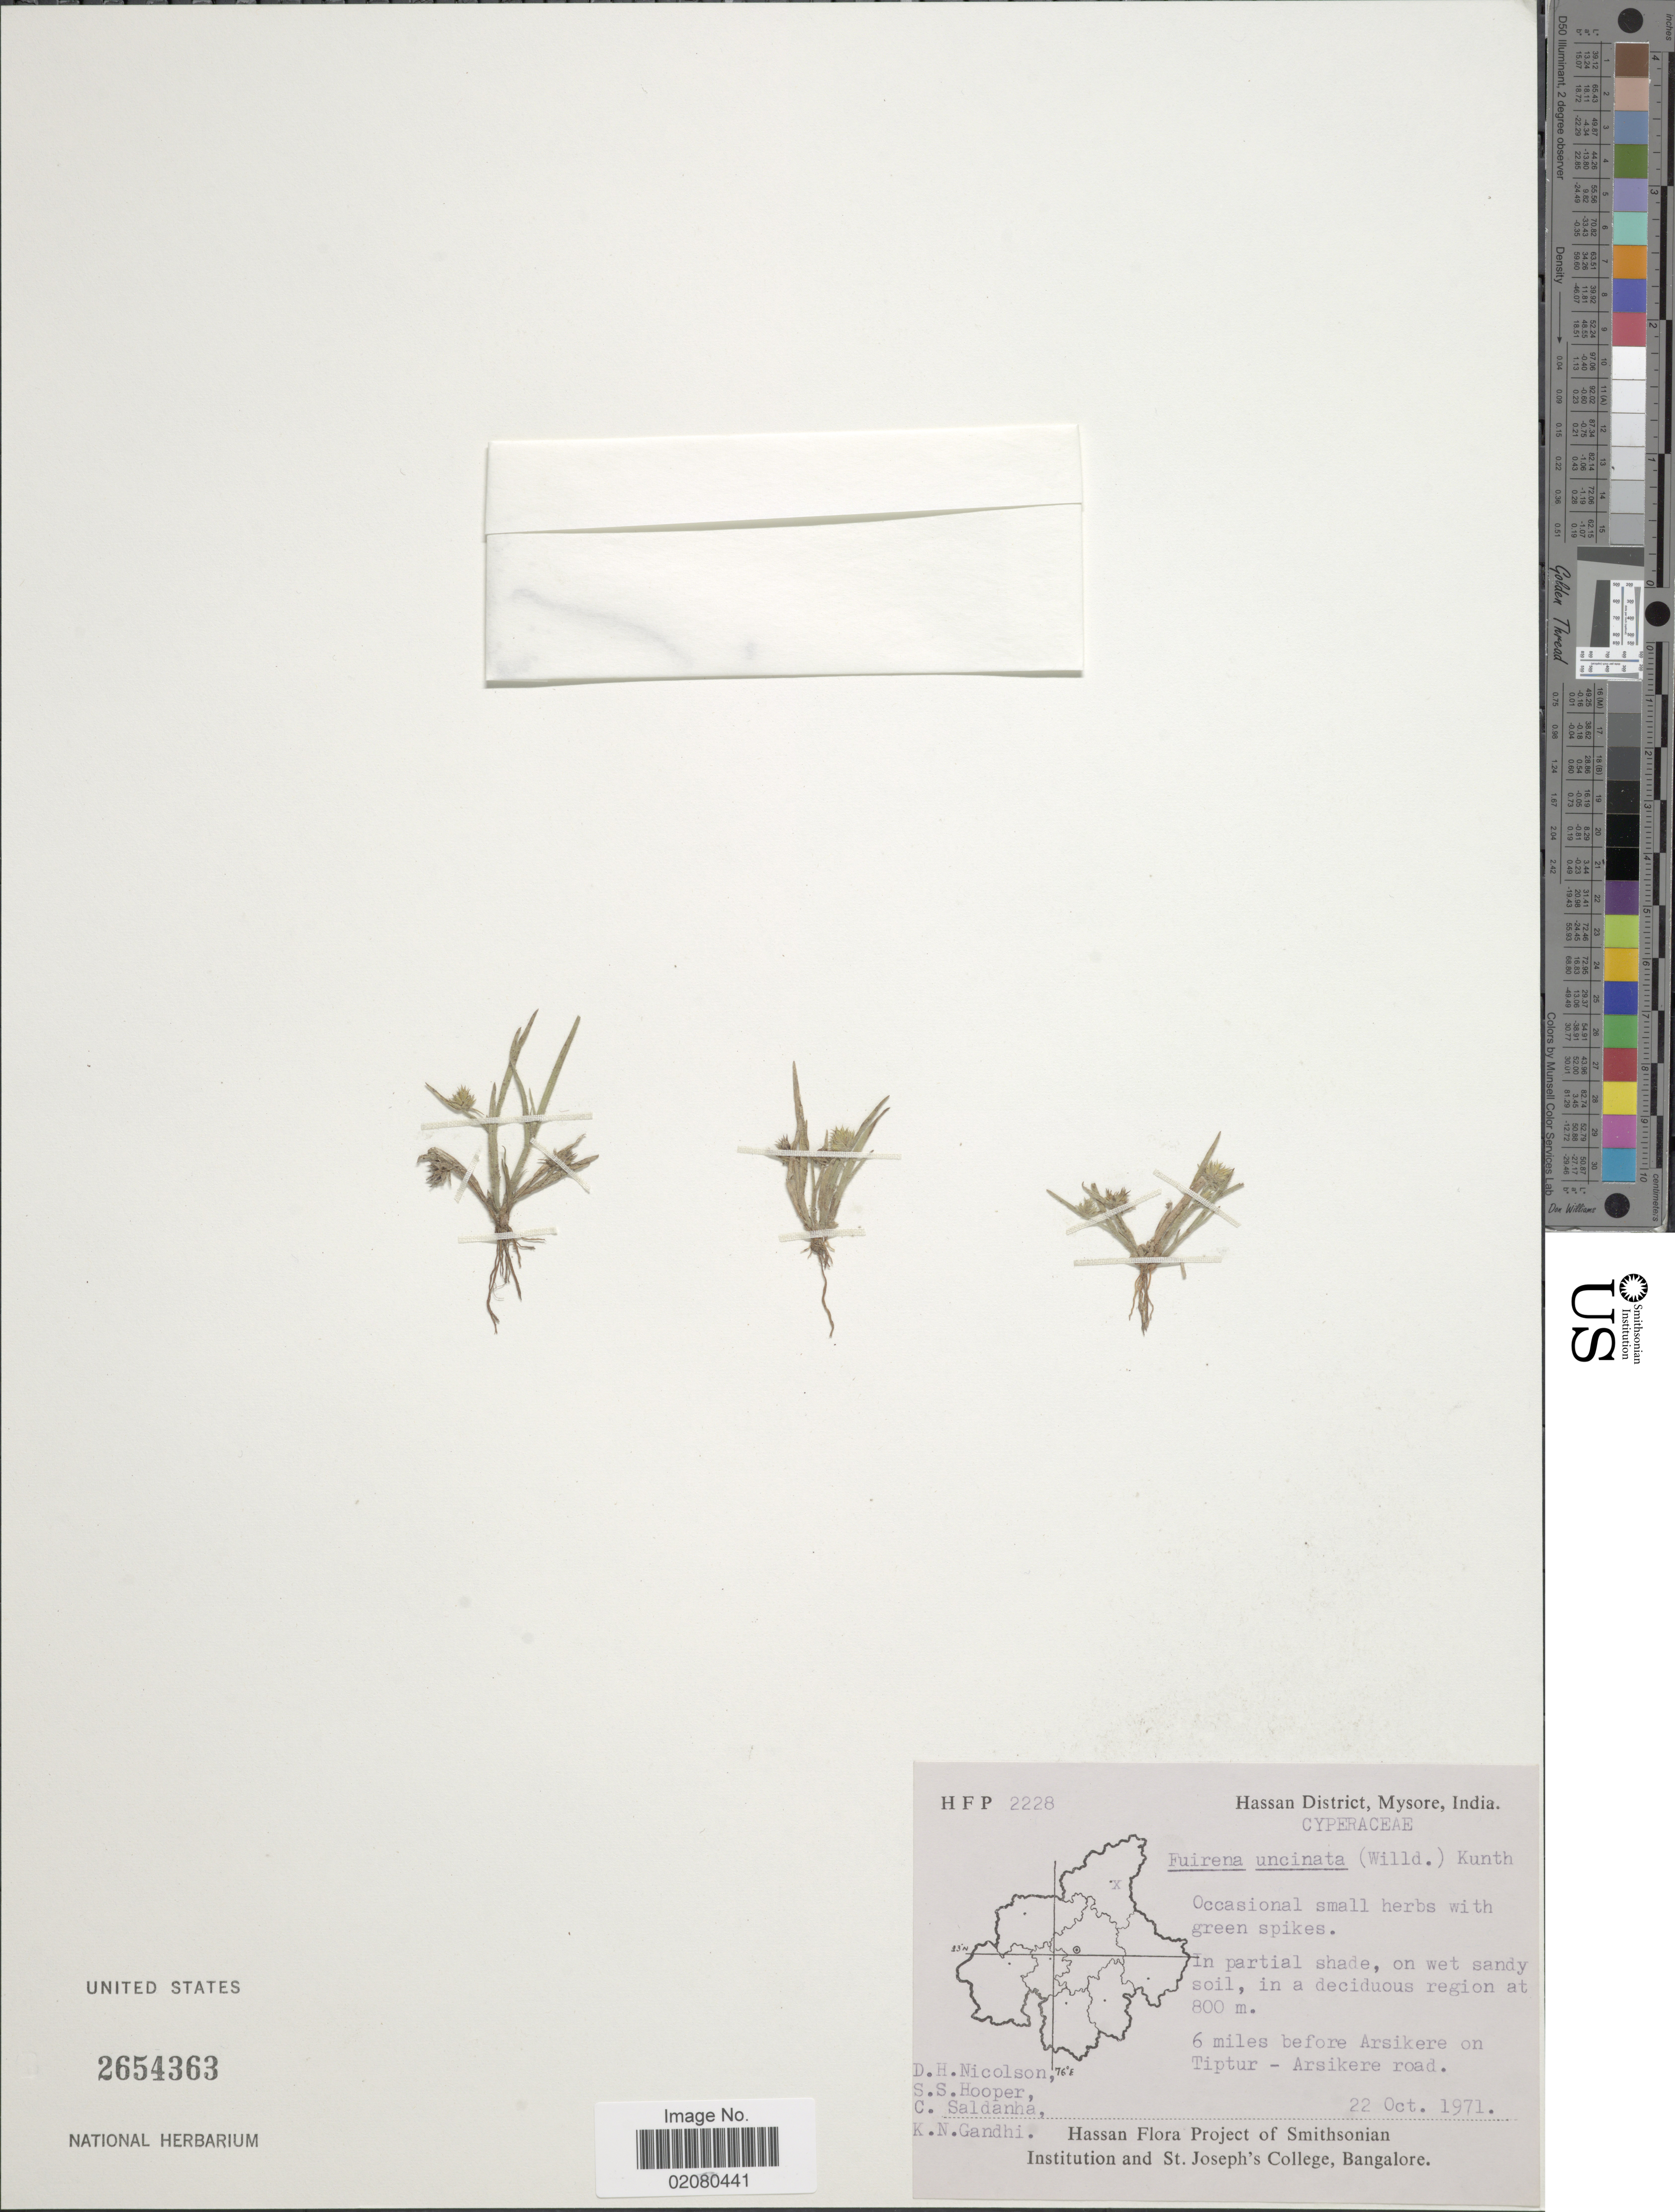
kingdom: Plantae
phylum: Tracheophyta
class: Liliopsida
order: Poales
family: Cyperaceae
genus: Fuirena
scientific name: Fuirena uncinata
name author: (Willd.) Kunth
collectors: D. H. Nicolson, S. S. Hooper, C. Saldanha & K. N. Gandhi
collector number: HFP 2228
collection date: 1971-10-22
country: India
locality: Hassan District, Mysore, India, 6 miles before Arsikere on Tiptur-Arsikere road.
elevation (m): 800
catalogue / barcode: US 2654363